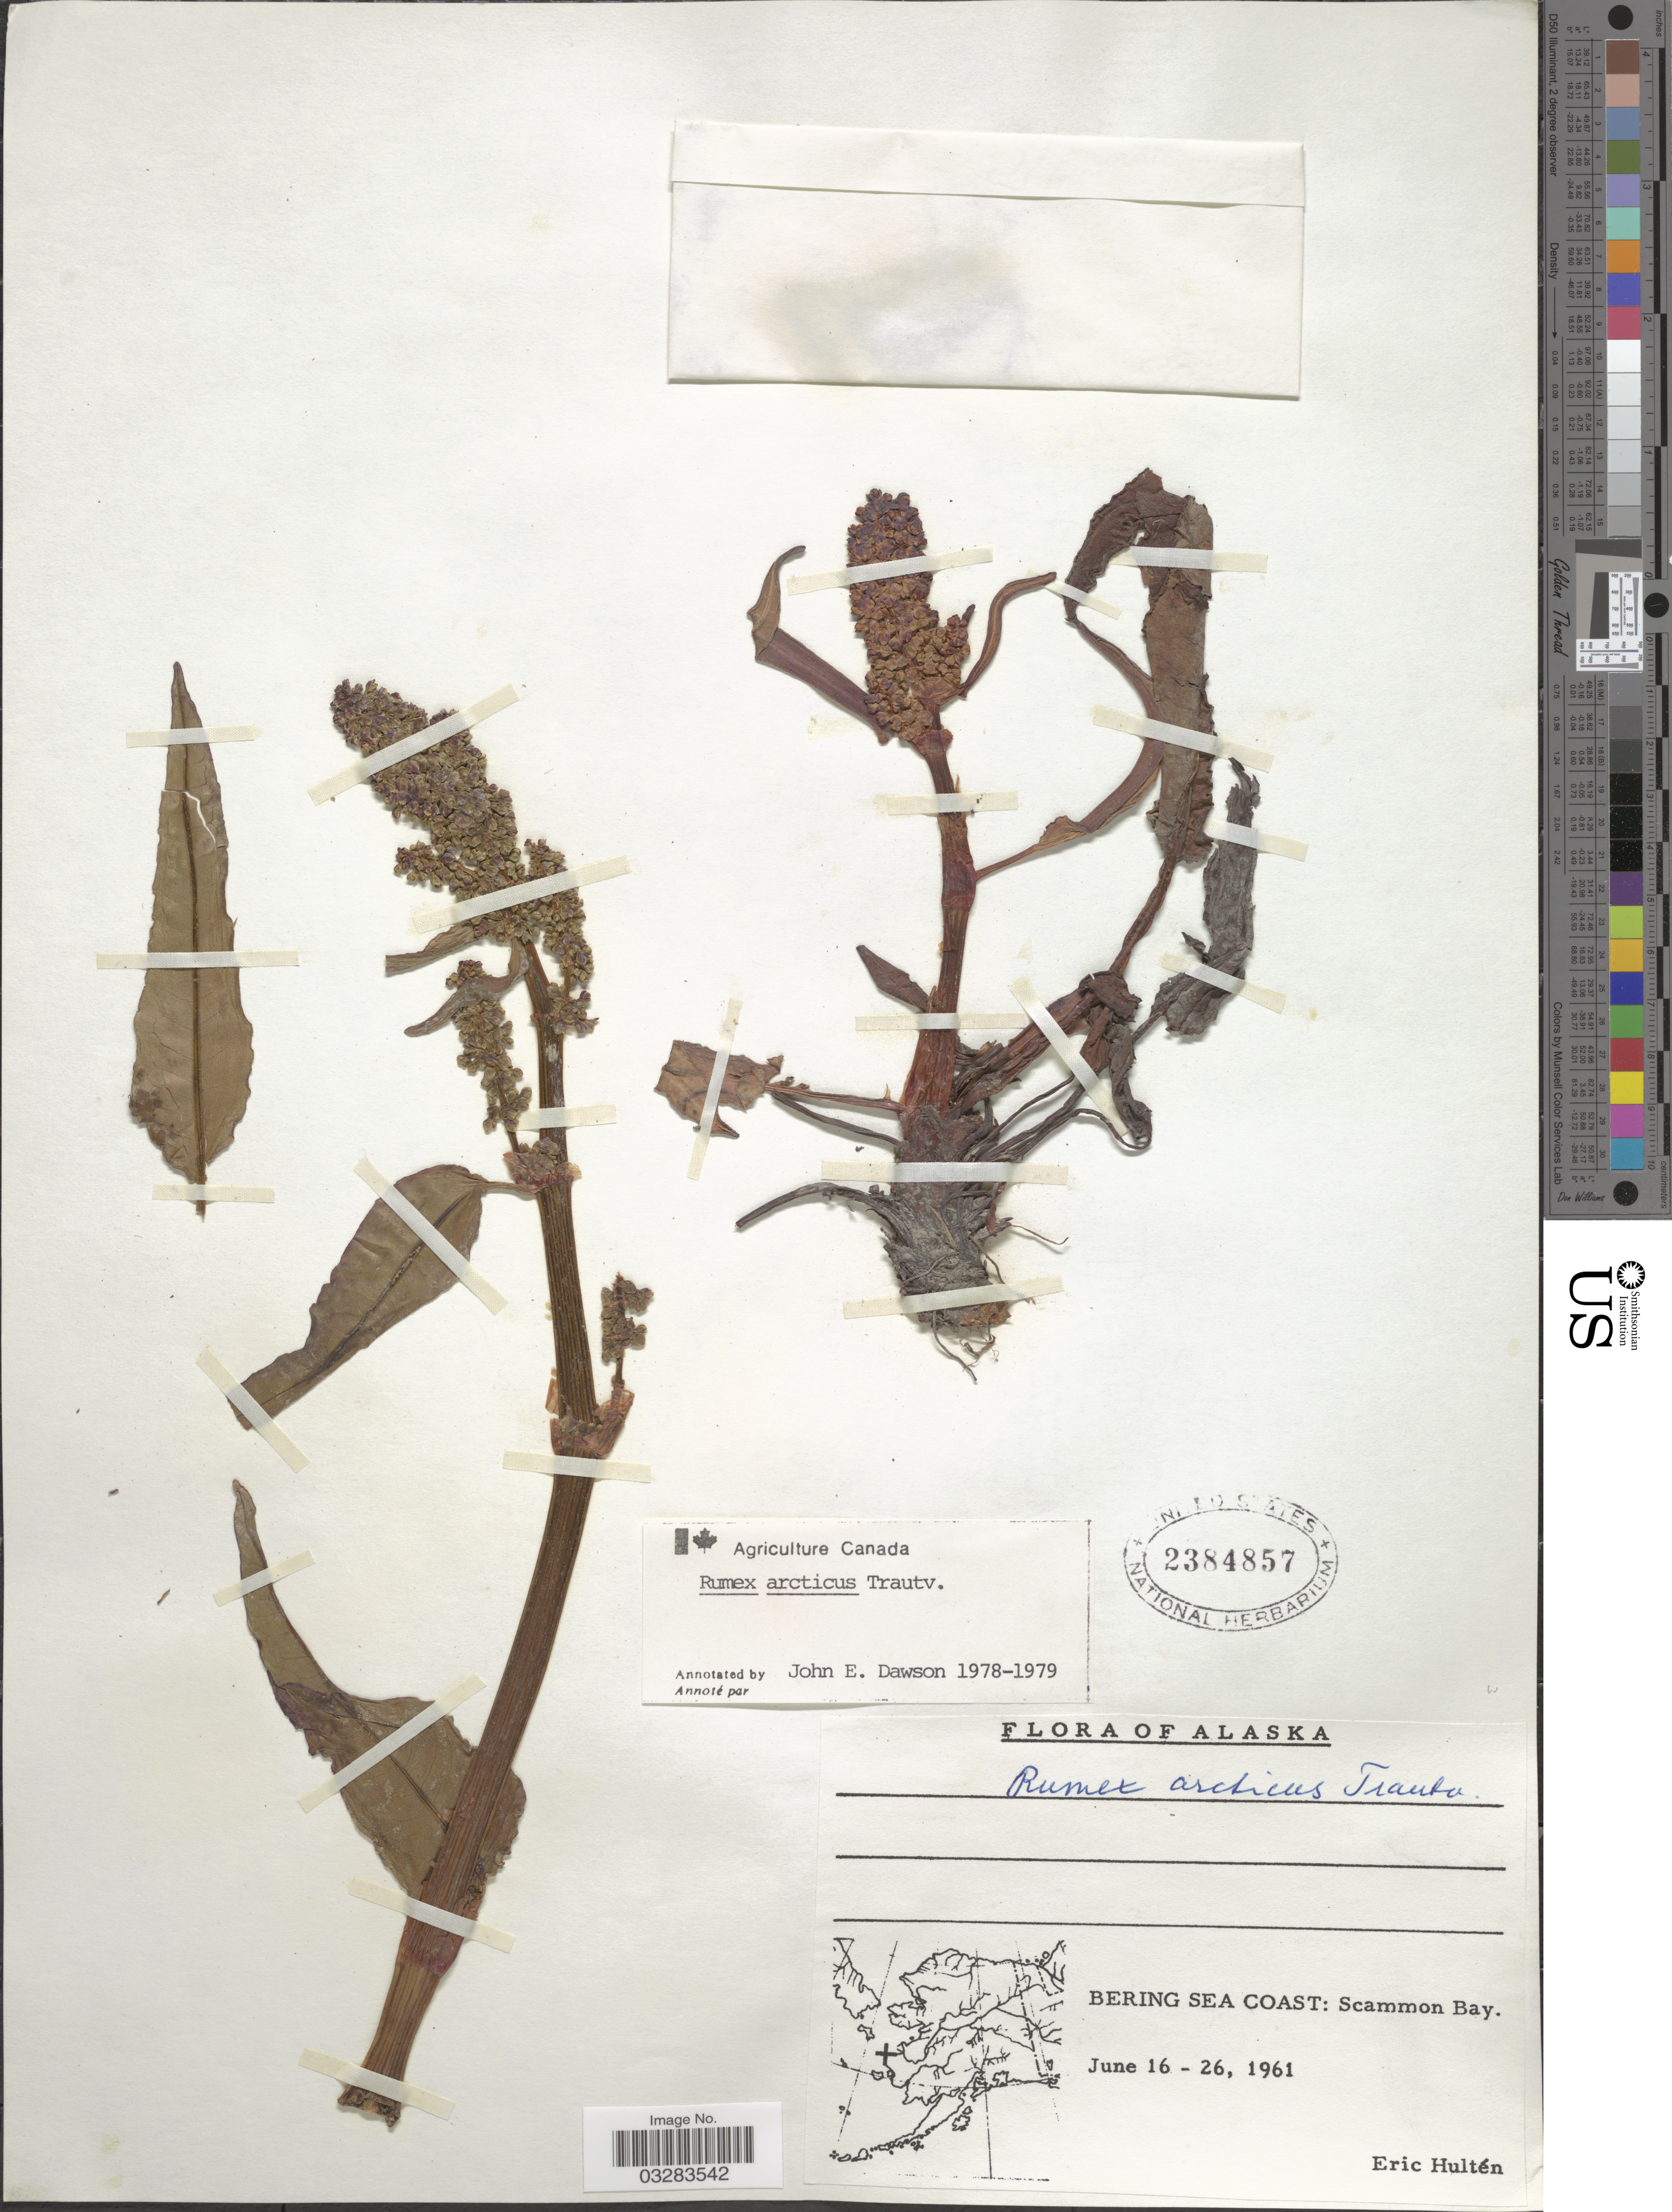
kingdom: Plantae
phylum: Tracheophyta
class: Magnoliopsida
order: Caryophyllales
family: Polygonaceae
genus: Rumex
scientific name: Rumex arcticus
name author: Trautv.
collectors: E. G. Hultén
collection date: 1961-06-16/1961-06-26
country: United States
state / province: Alaska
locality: Bering Sea Coast: Scammon Bay.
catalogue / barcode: US 2384857